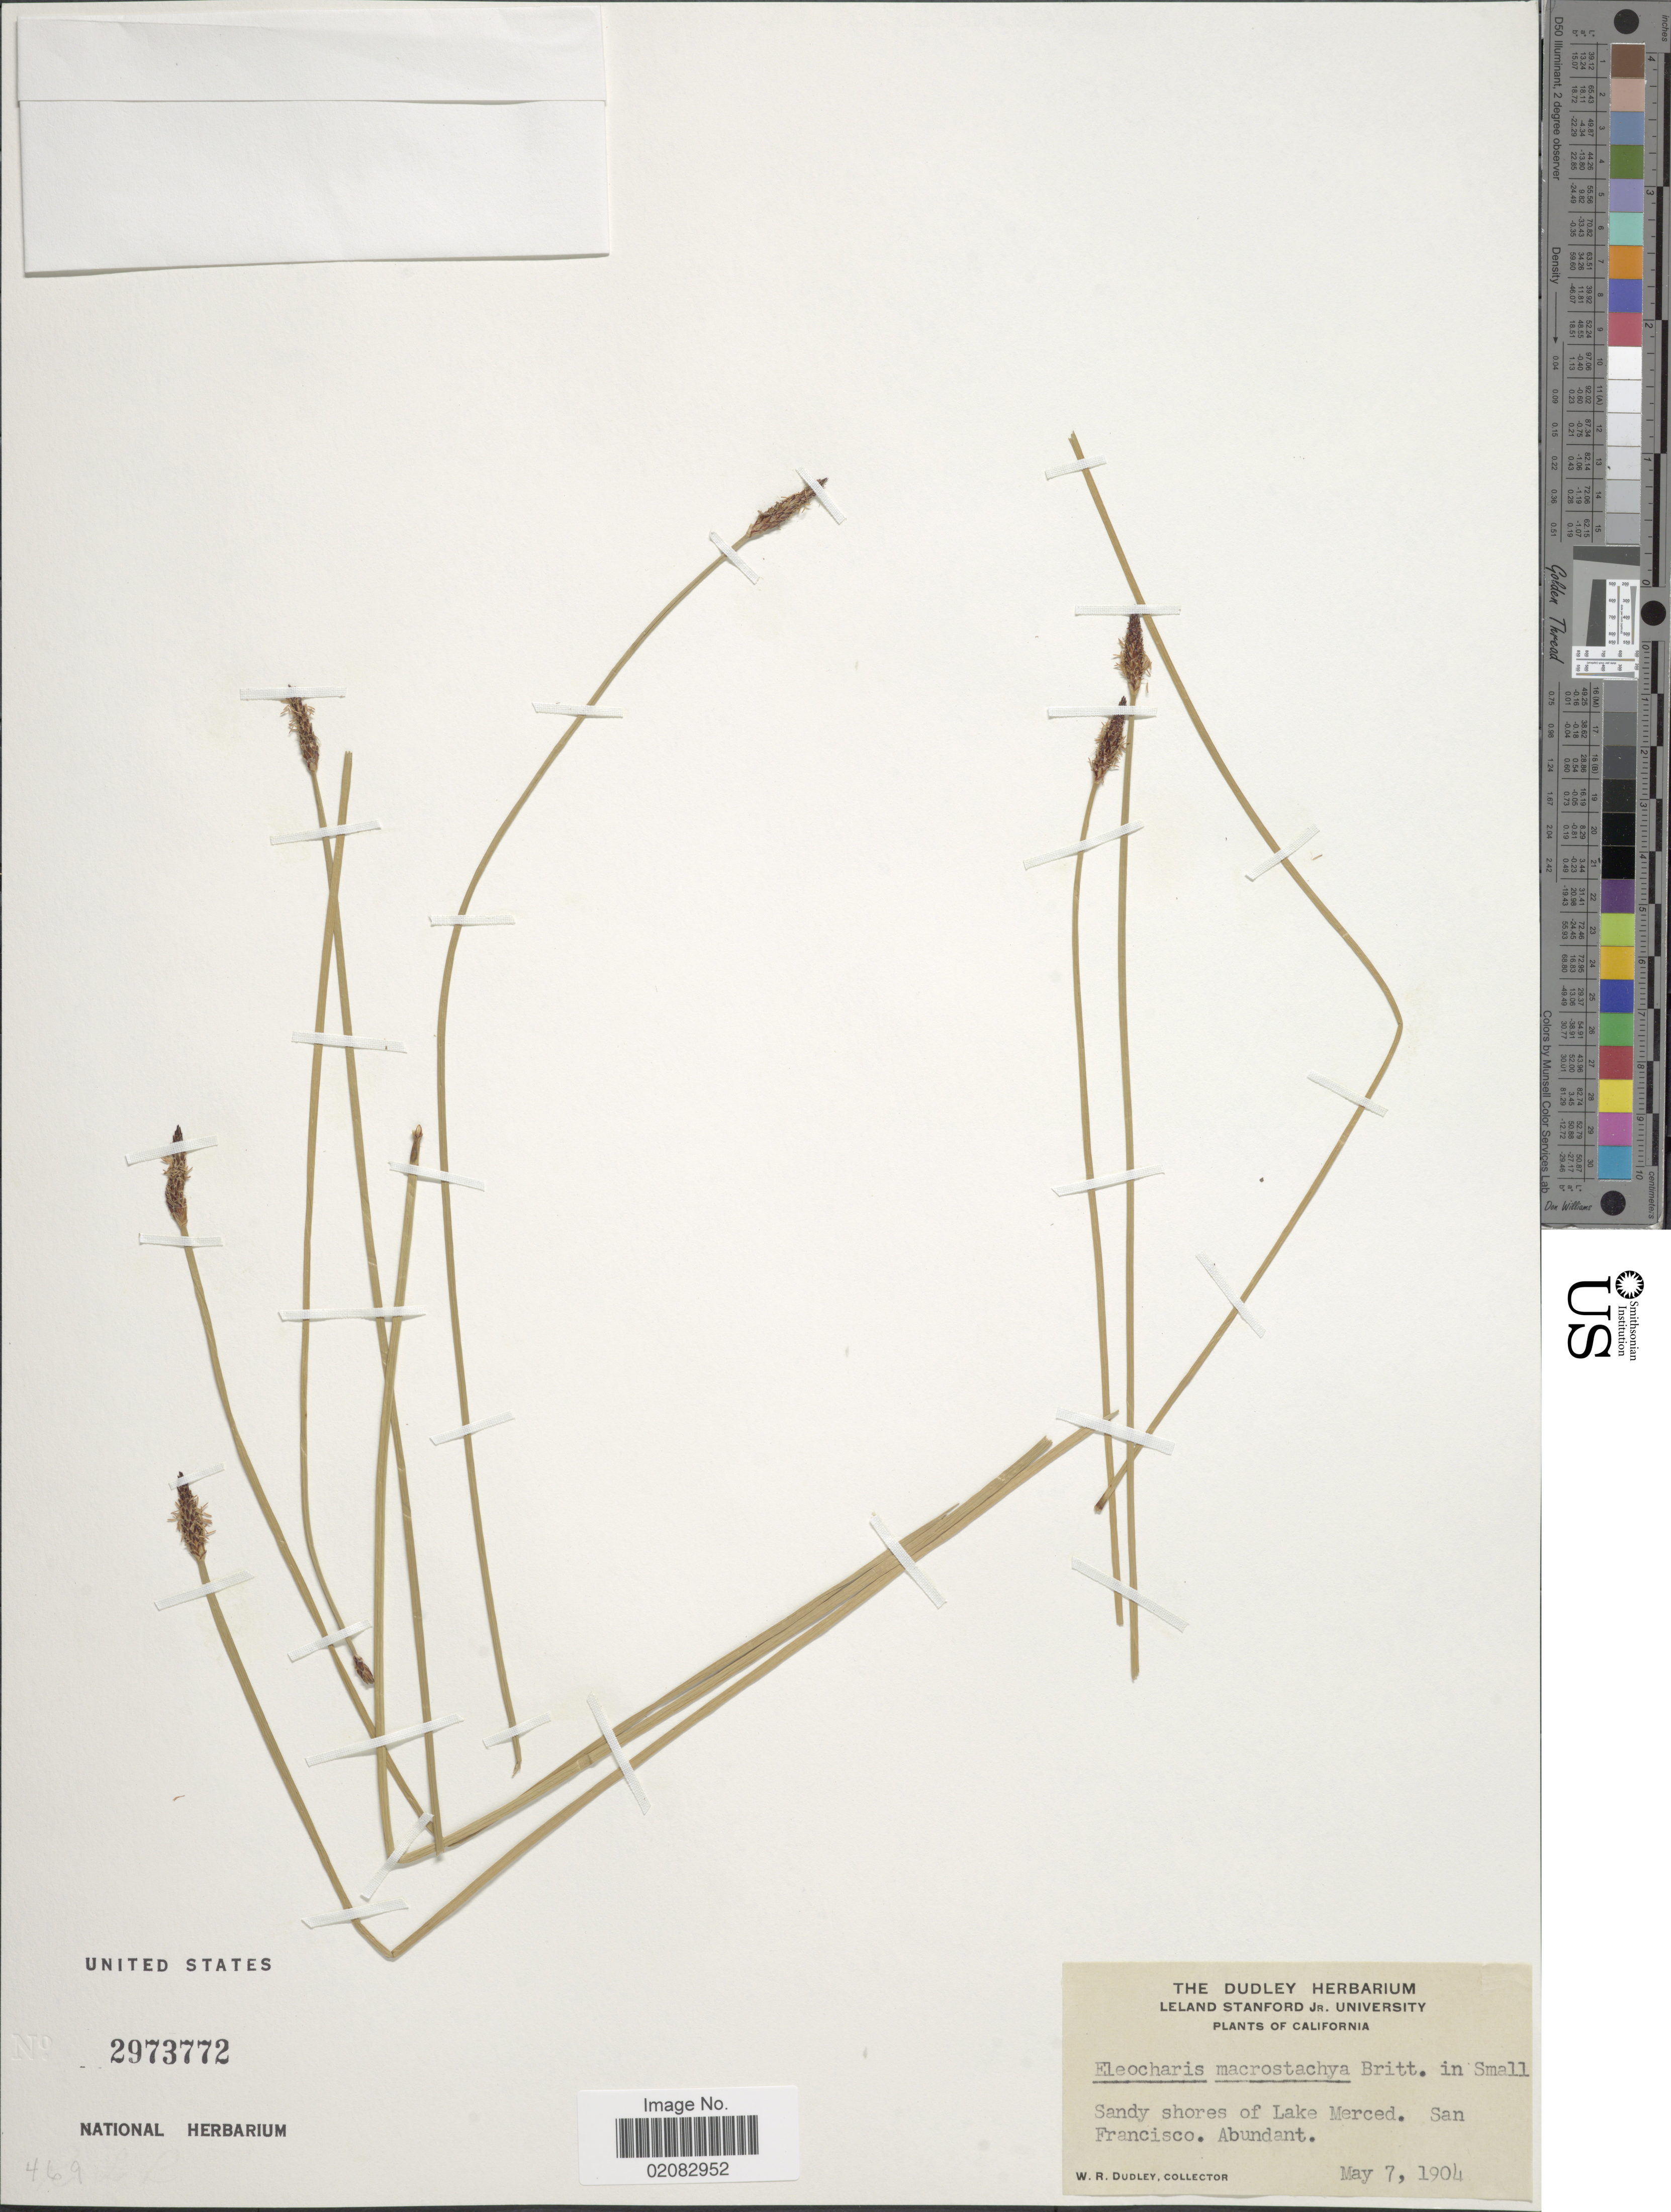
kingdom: Plantae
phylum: Tracheophyta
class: Liliopsida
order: Poales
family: Cyperaceae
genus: Eleocharis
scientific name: Eleocharis macrostachya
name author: Britton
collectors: W. Dudley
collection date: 1904-05-07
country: United States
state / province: California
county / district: San Francisco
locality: Sandy shores of Lake Merced, San Francisco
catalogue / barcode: US 2973772